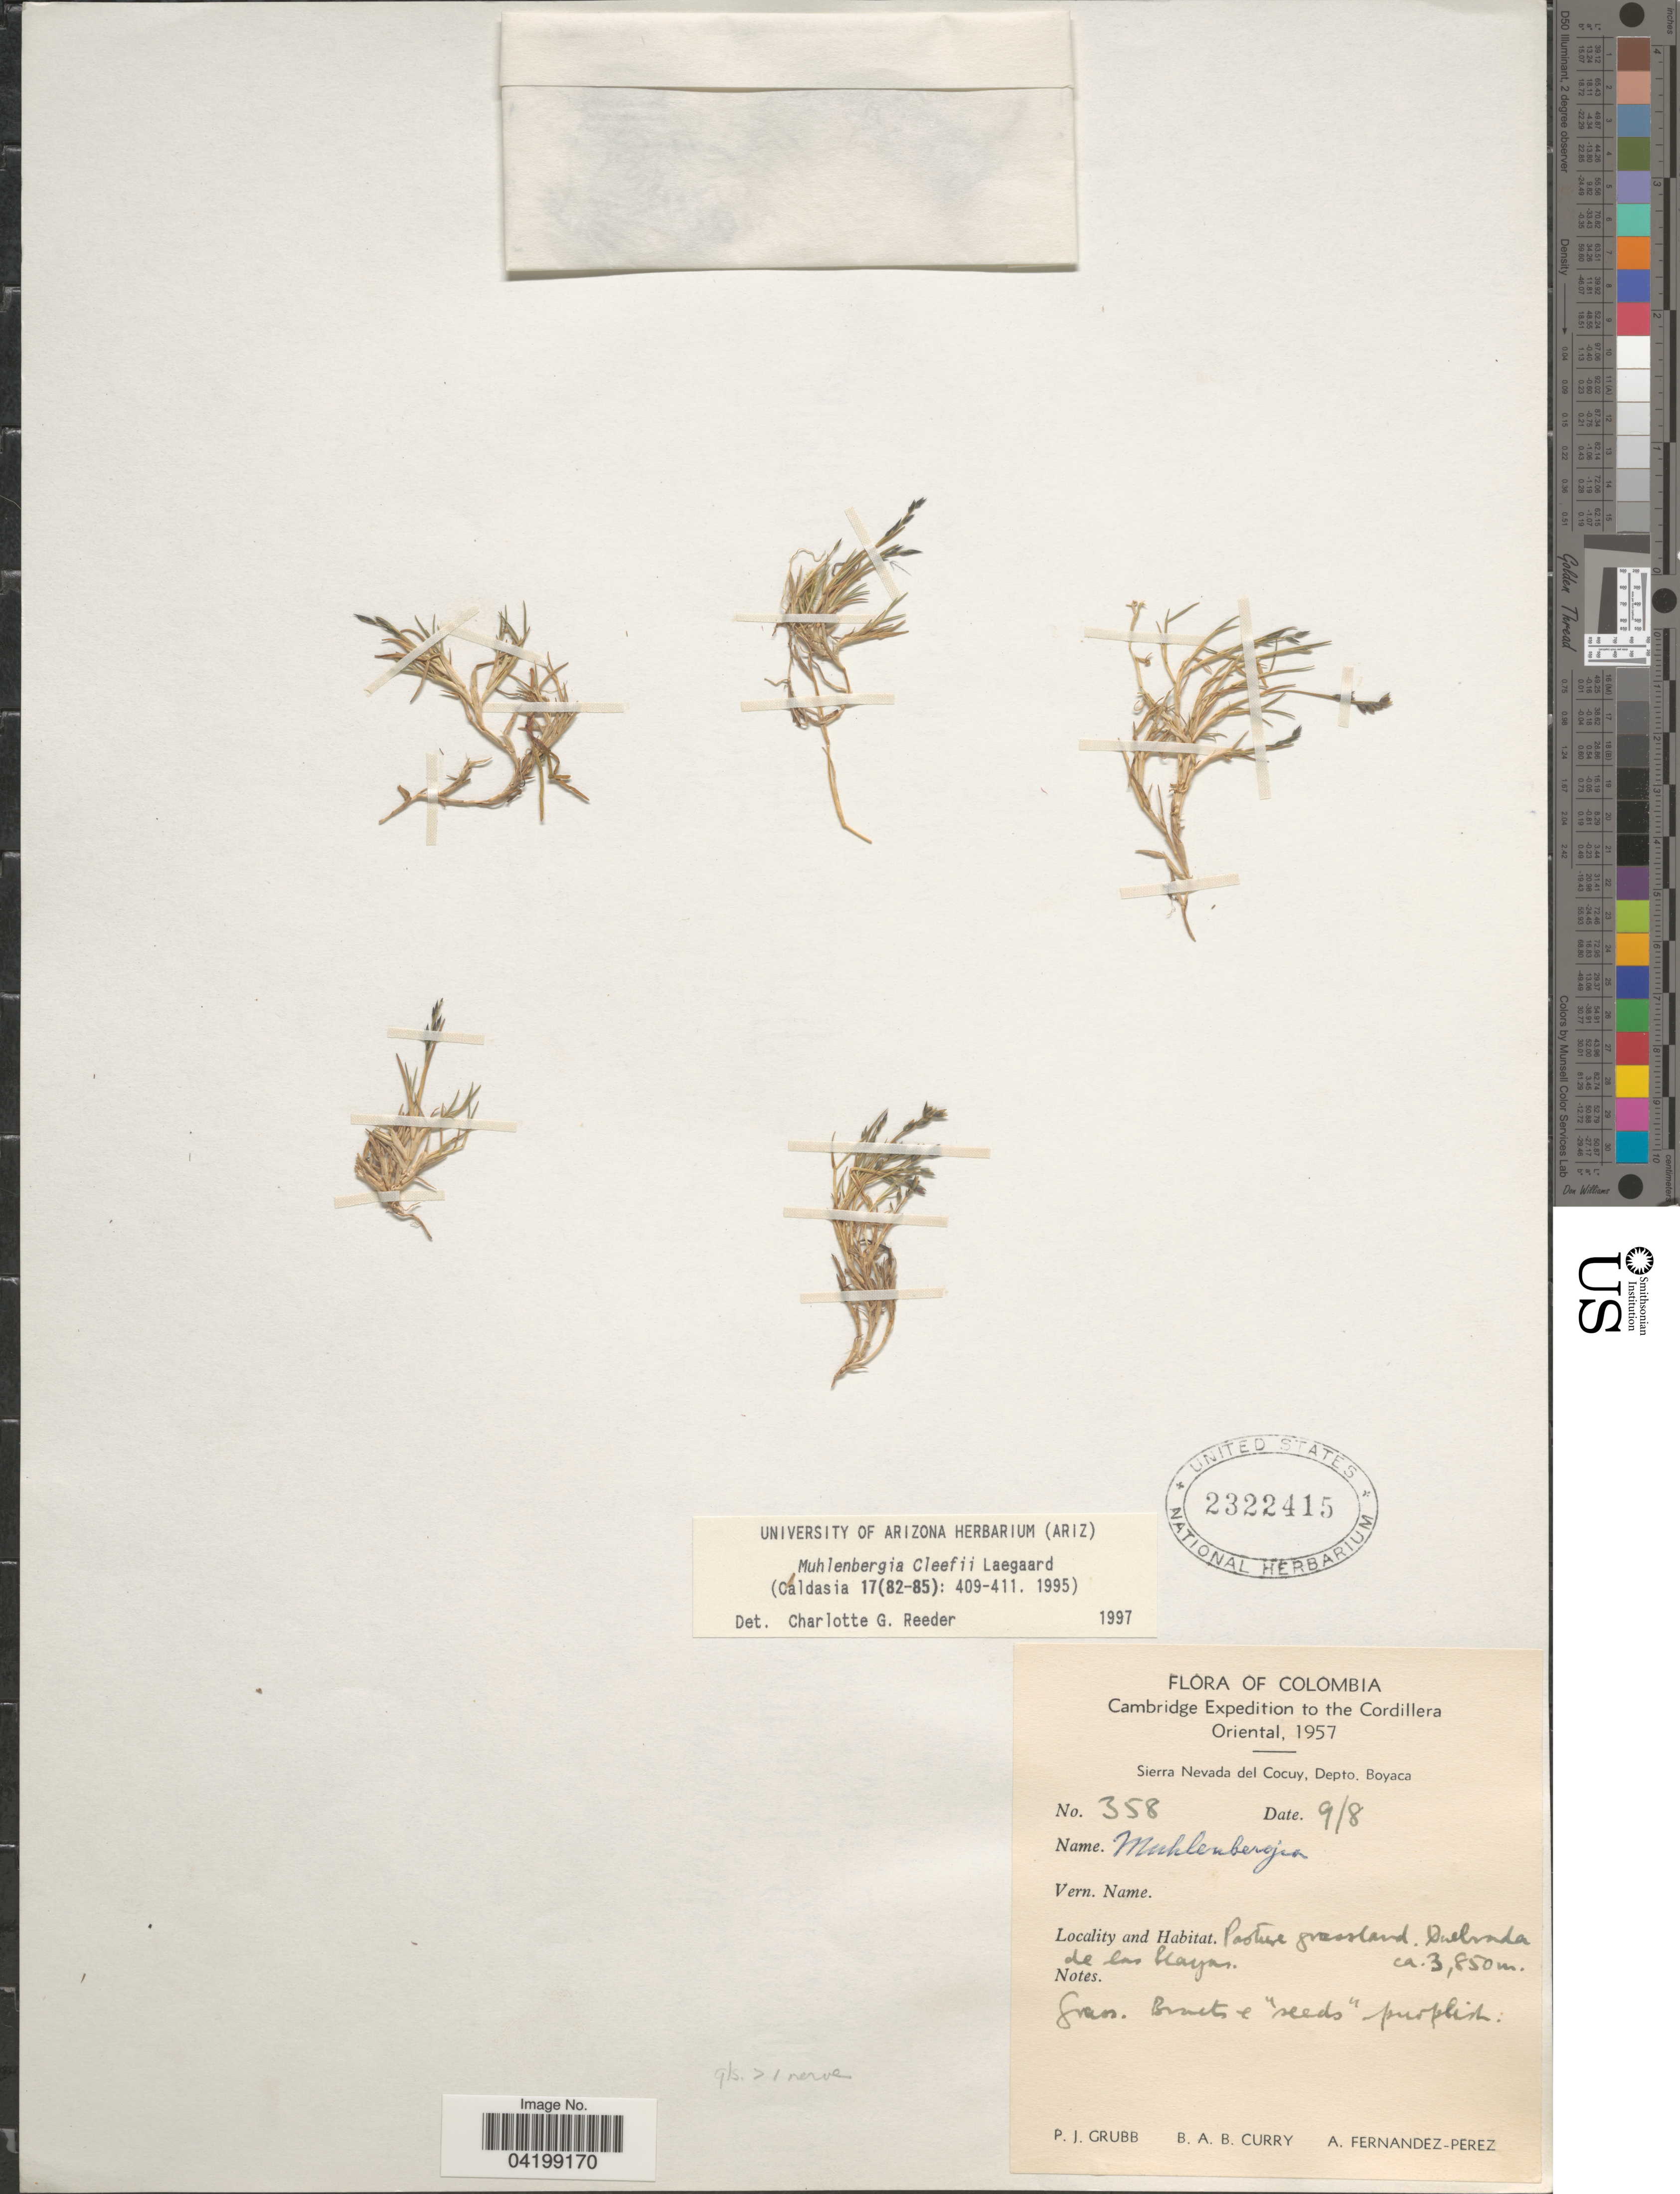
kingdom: Plantae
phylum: Tracheophyta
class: Liliopsida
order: Poales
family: Poaceae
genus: Muhlenbergia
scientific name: Muhlenbergia cleefii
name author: Lægaard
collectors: P. J. Grubb, B. A. B. Curry & A. Fernández-Pérez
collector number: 358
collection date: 1957-08-09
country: Colombia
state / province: Boyacá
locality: Cambridge Expedition to the Cordillera Oriental, 1957. Sierra Nevada del Cocuy, Depto. Boyaca. Quebrada de las Playas.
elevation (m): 3850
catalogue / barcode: US 2322415